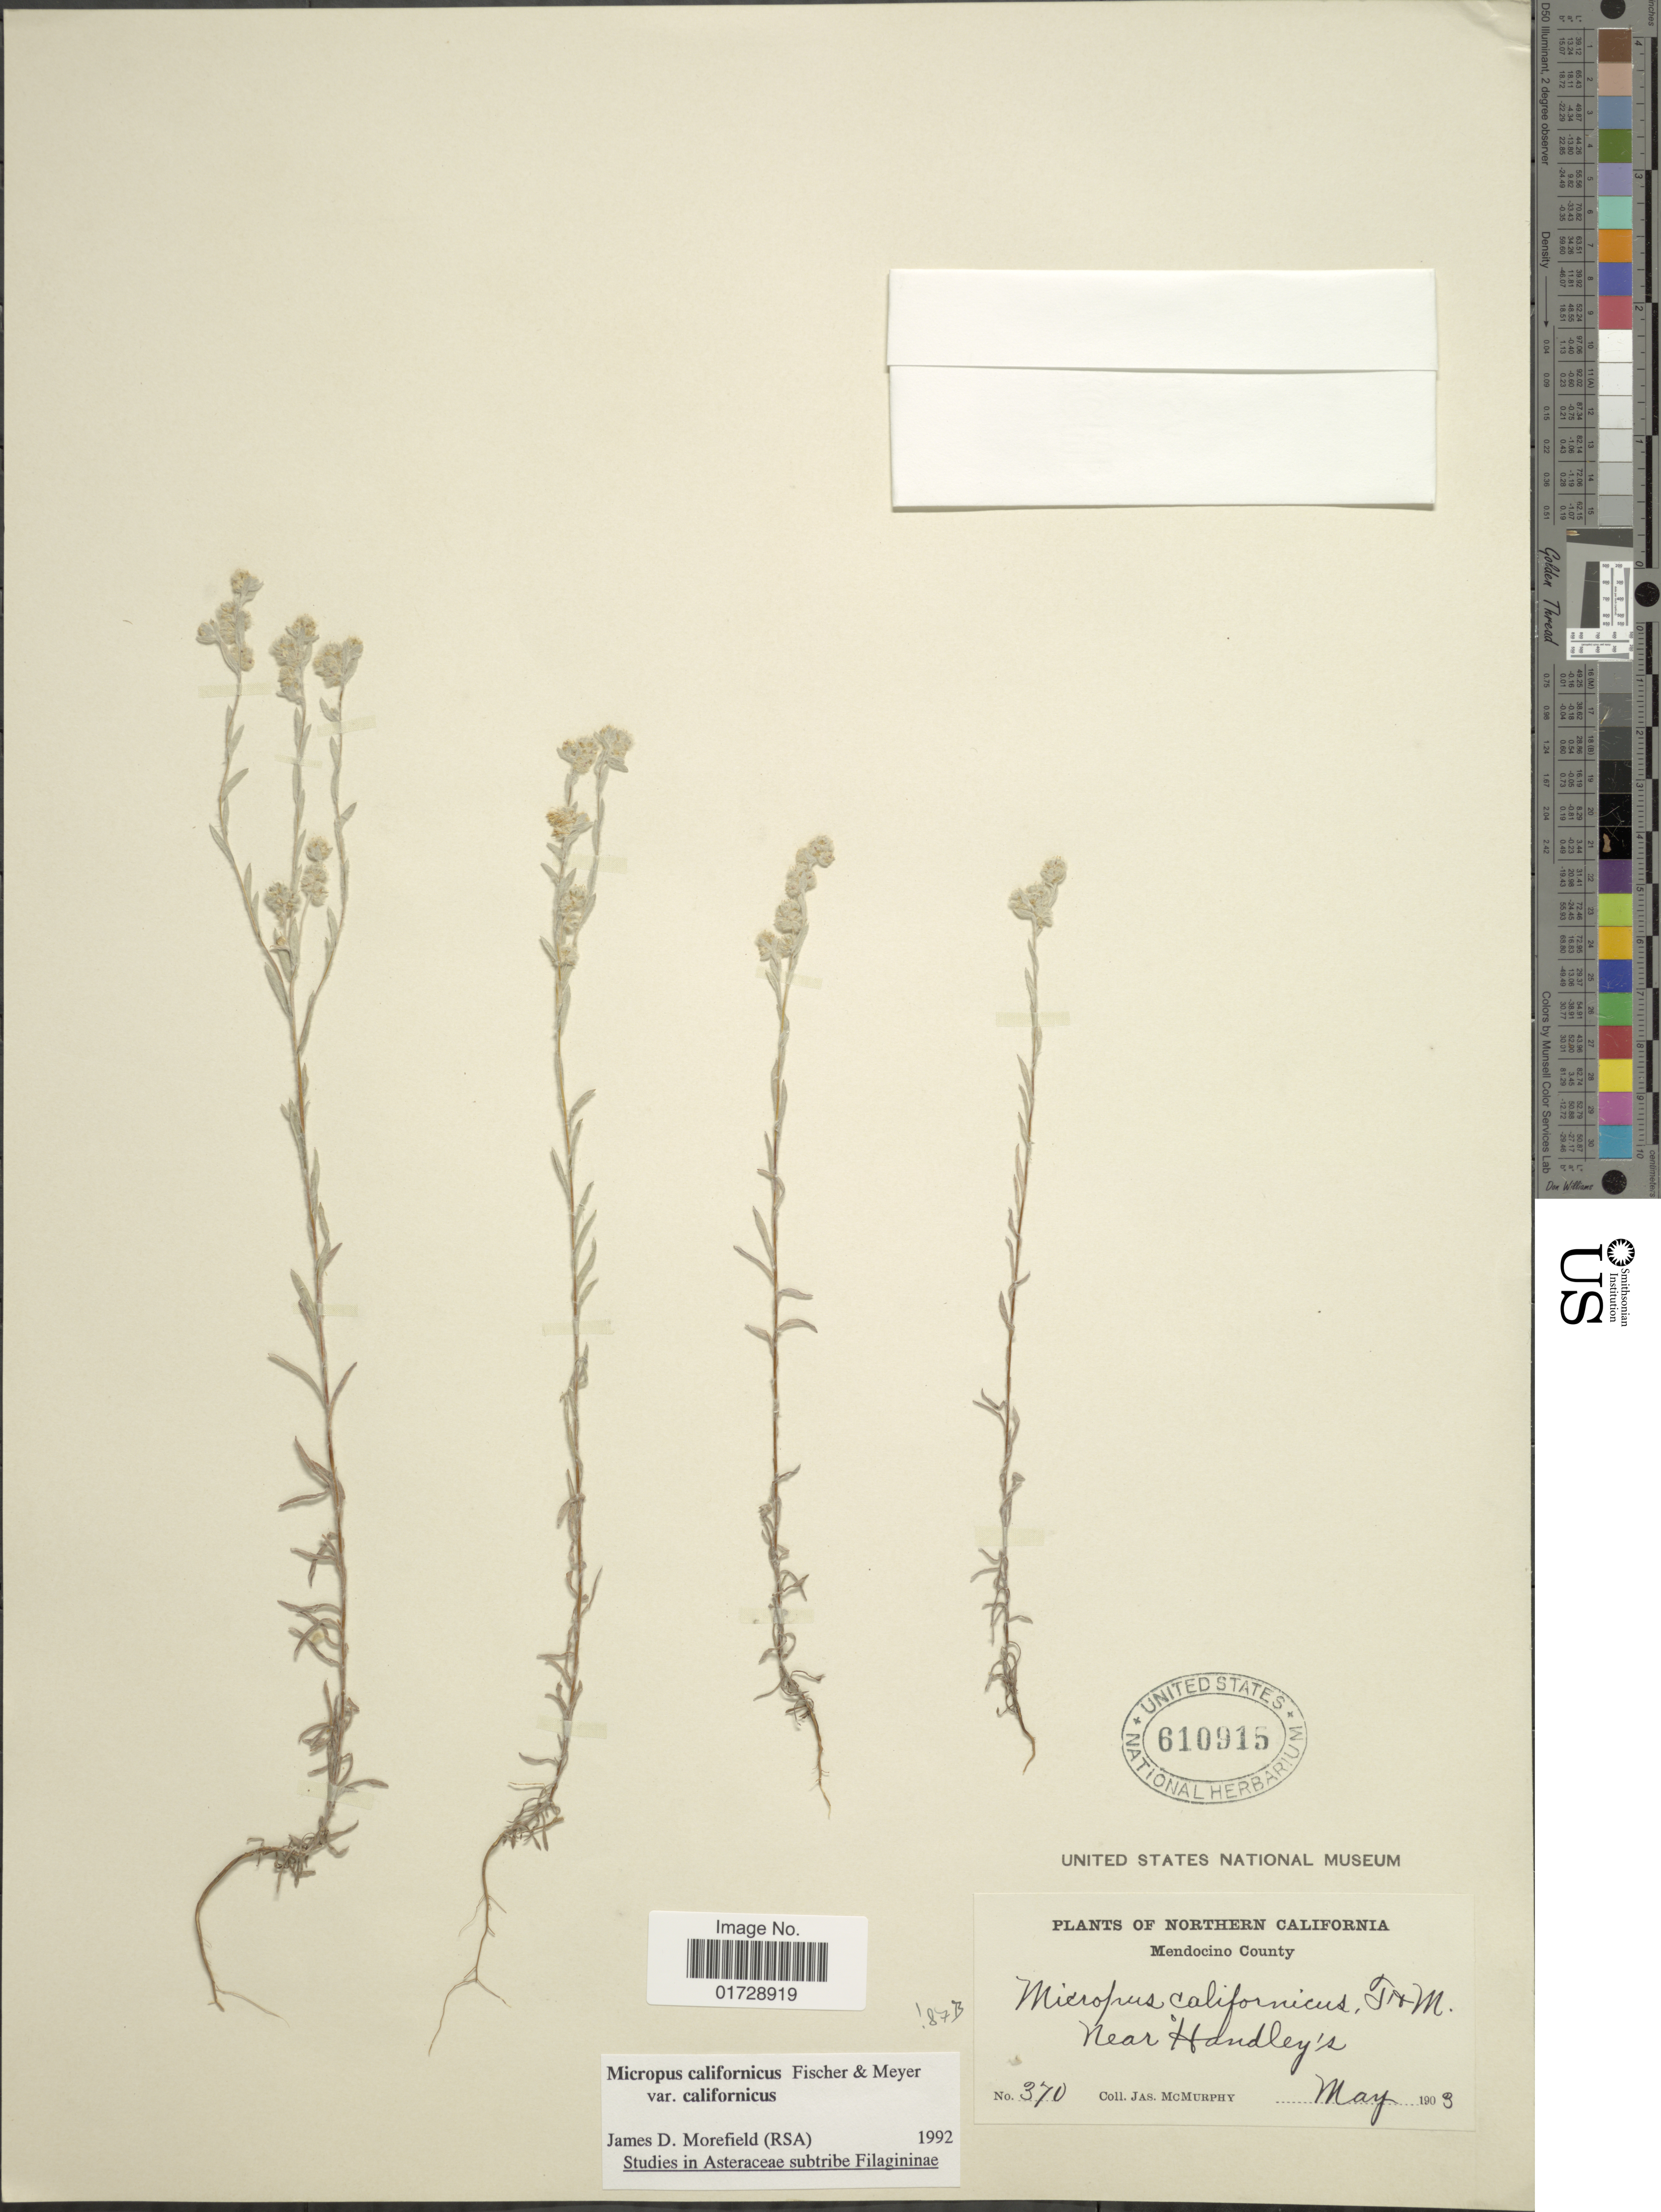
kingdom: Plantae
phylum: Tracheophyta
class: Magnoliopsida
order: Asterales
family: Asteraceae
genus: Micropus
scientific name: Micropus californicus var. californicus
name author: Fisch. & C.A. Mey.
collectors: J. McMurphy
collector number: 370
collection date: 1903-05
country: United States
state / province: California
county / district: Mendocino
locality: Near Handley's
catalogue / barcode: US 610915